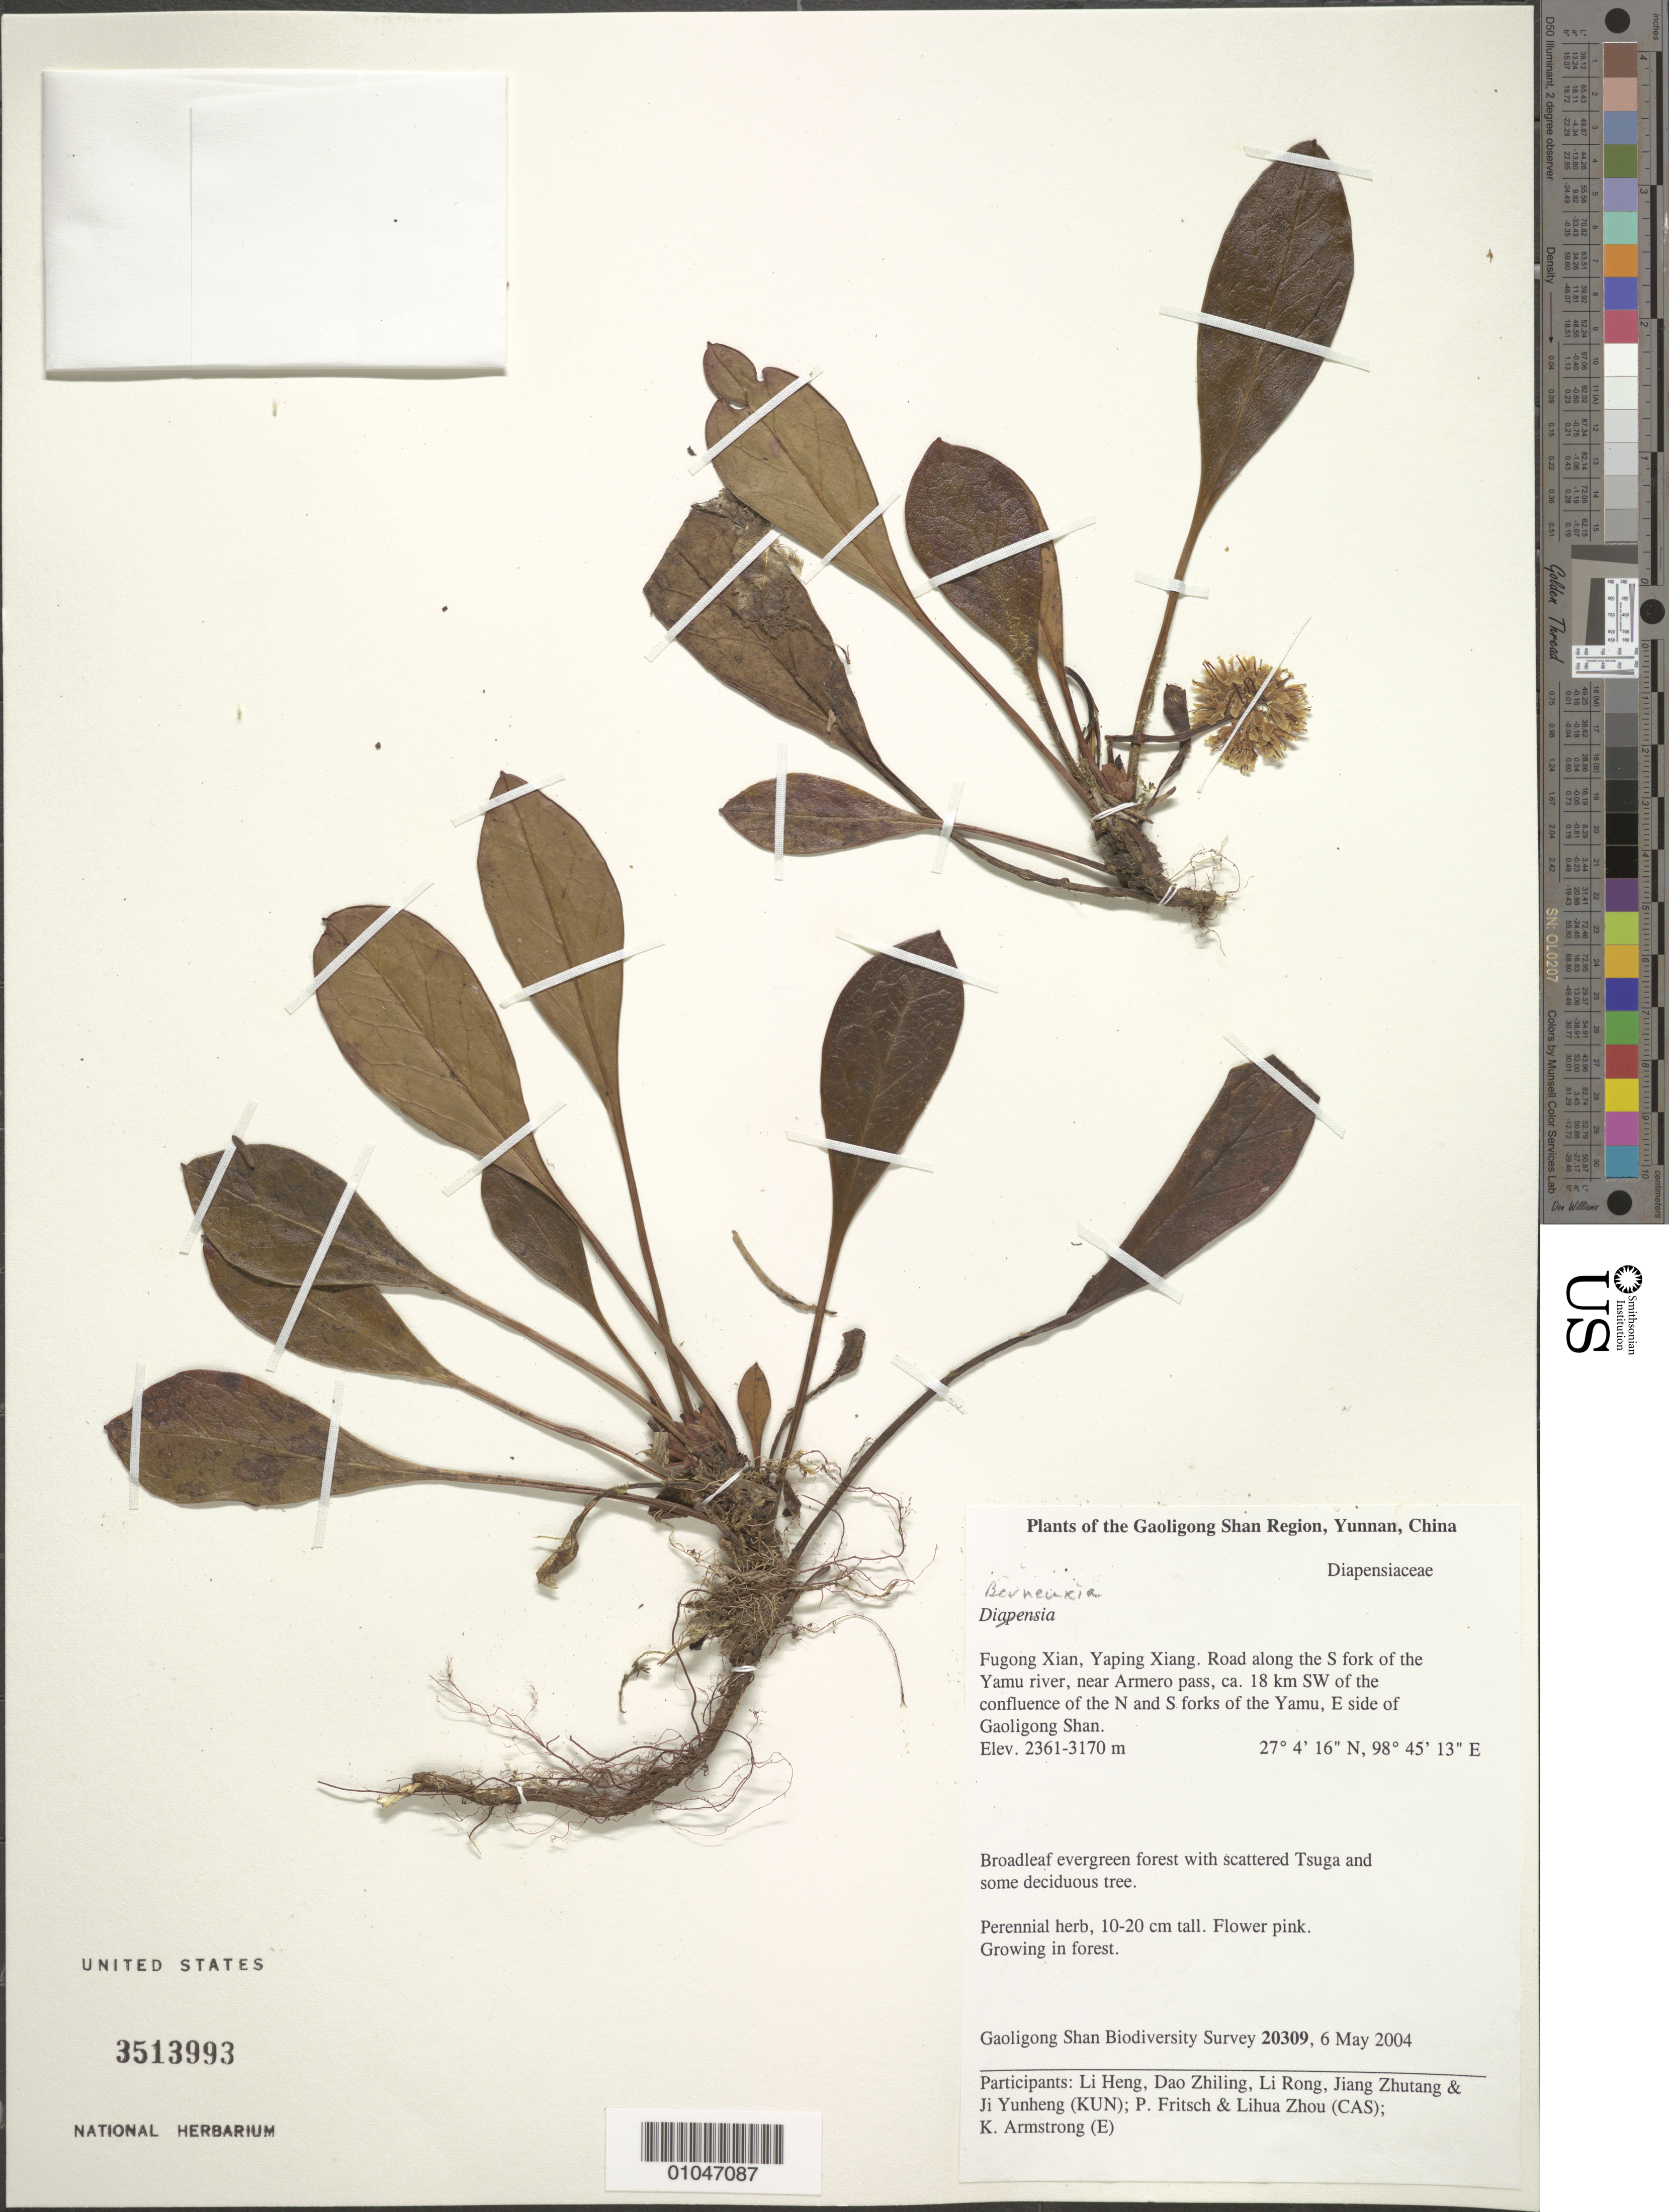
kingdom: Plantae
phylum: Tracheophyta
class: Magnoliopsida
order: Ericales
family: Diapensiaceae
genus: Diapensia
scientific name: Diapensia sp.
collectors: Gaoligong Shan Biodiversity Survey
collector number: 20309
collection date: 2004-05-06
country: China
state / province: Yunnan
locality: Road along the S fork of the Yamu River, near Armero pass, 18 km SW of confluence of the N and S forks of the Yamu, E side of Gaoligong Shan, Fugong Xian, Yaping Xiang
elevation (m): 2361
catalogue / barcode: US 3513993